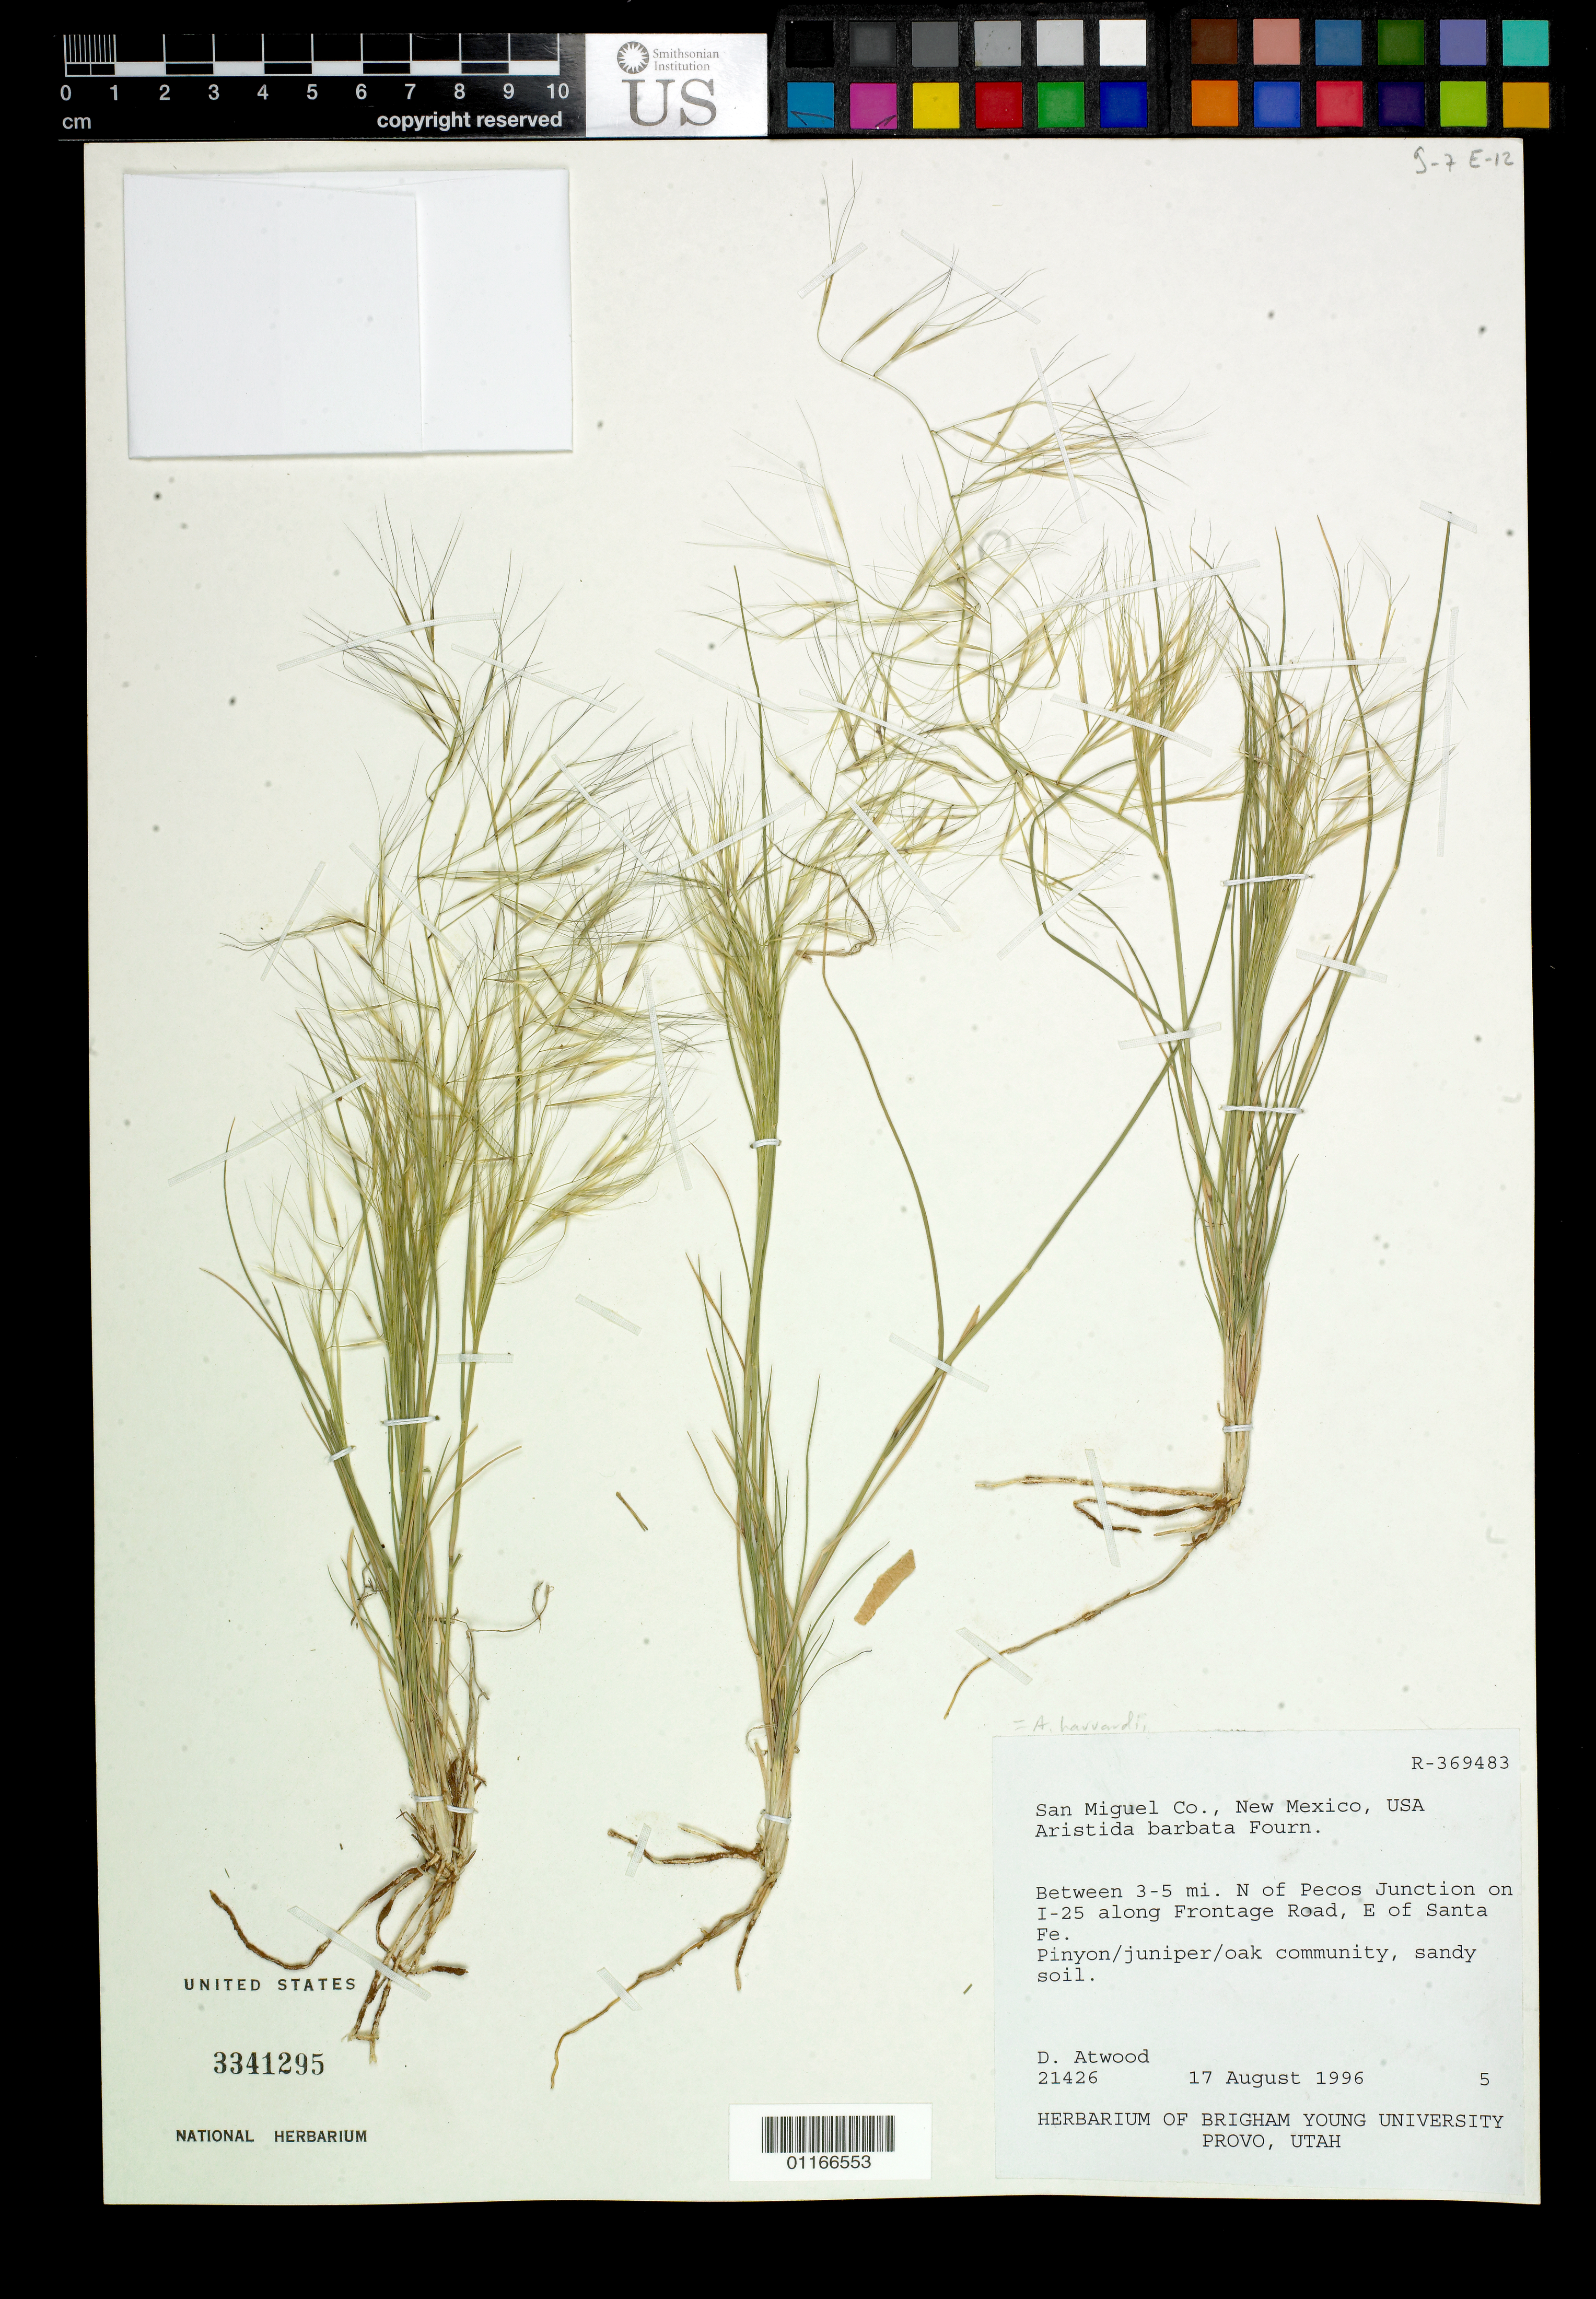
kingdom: Plantae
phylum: Tracheophyta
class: Liliopsida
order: Poales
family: Poaceae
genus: Aristida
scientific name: Aristida havardii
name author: Vasey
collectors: D. Atwood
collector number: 21426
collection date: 1996-08-17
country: United States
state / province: New Mexico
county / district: San Miguel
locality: Between 3-5 miles N of Pecos Junction on I-25 along Frontage Road, E of Santa Fe.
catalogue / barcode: US 3341295